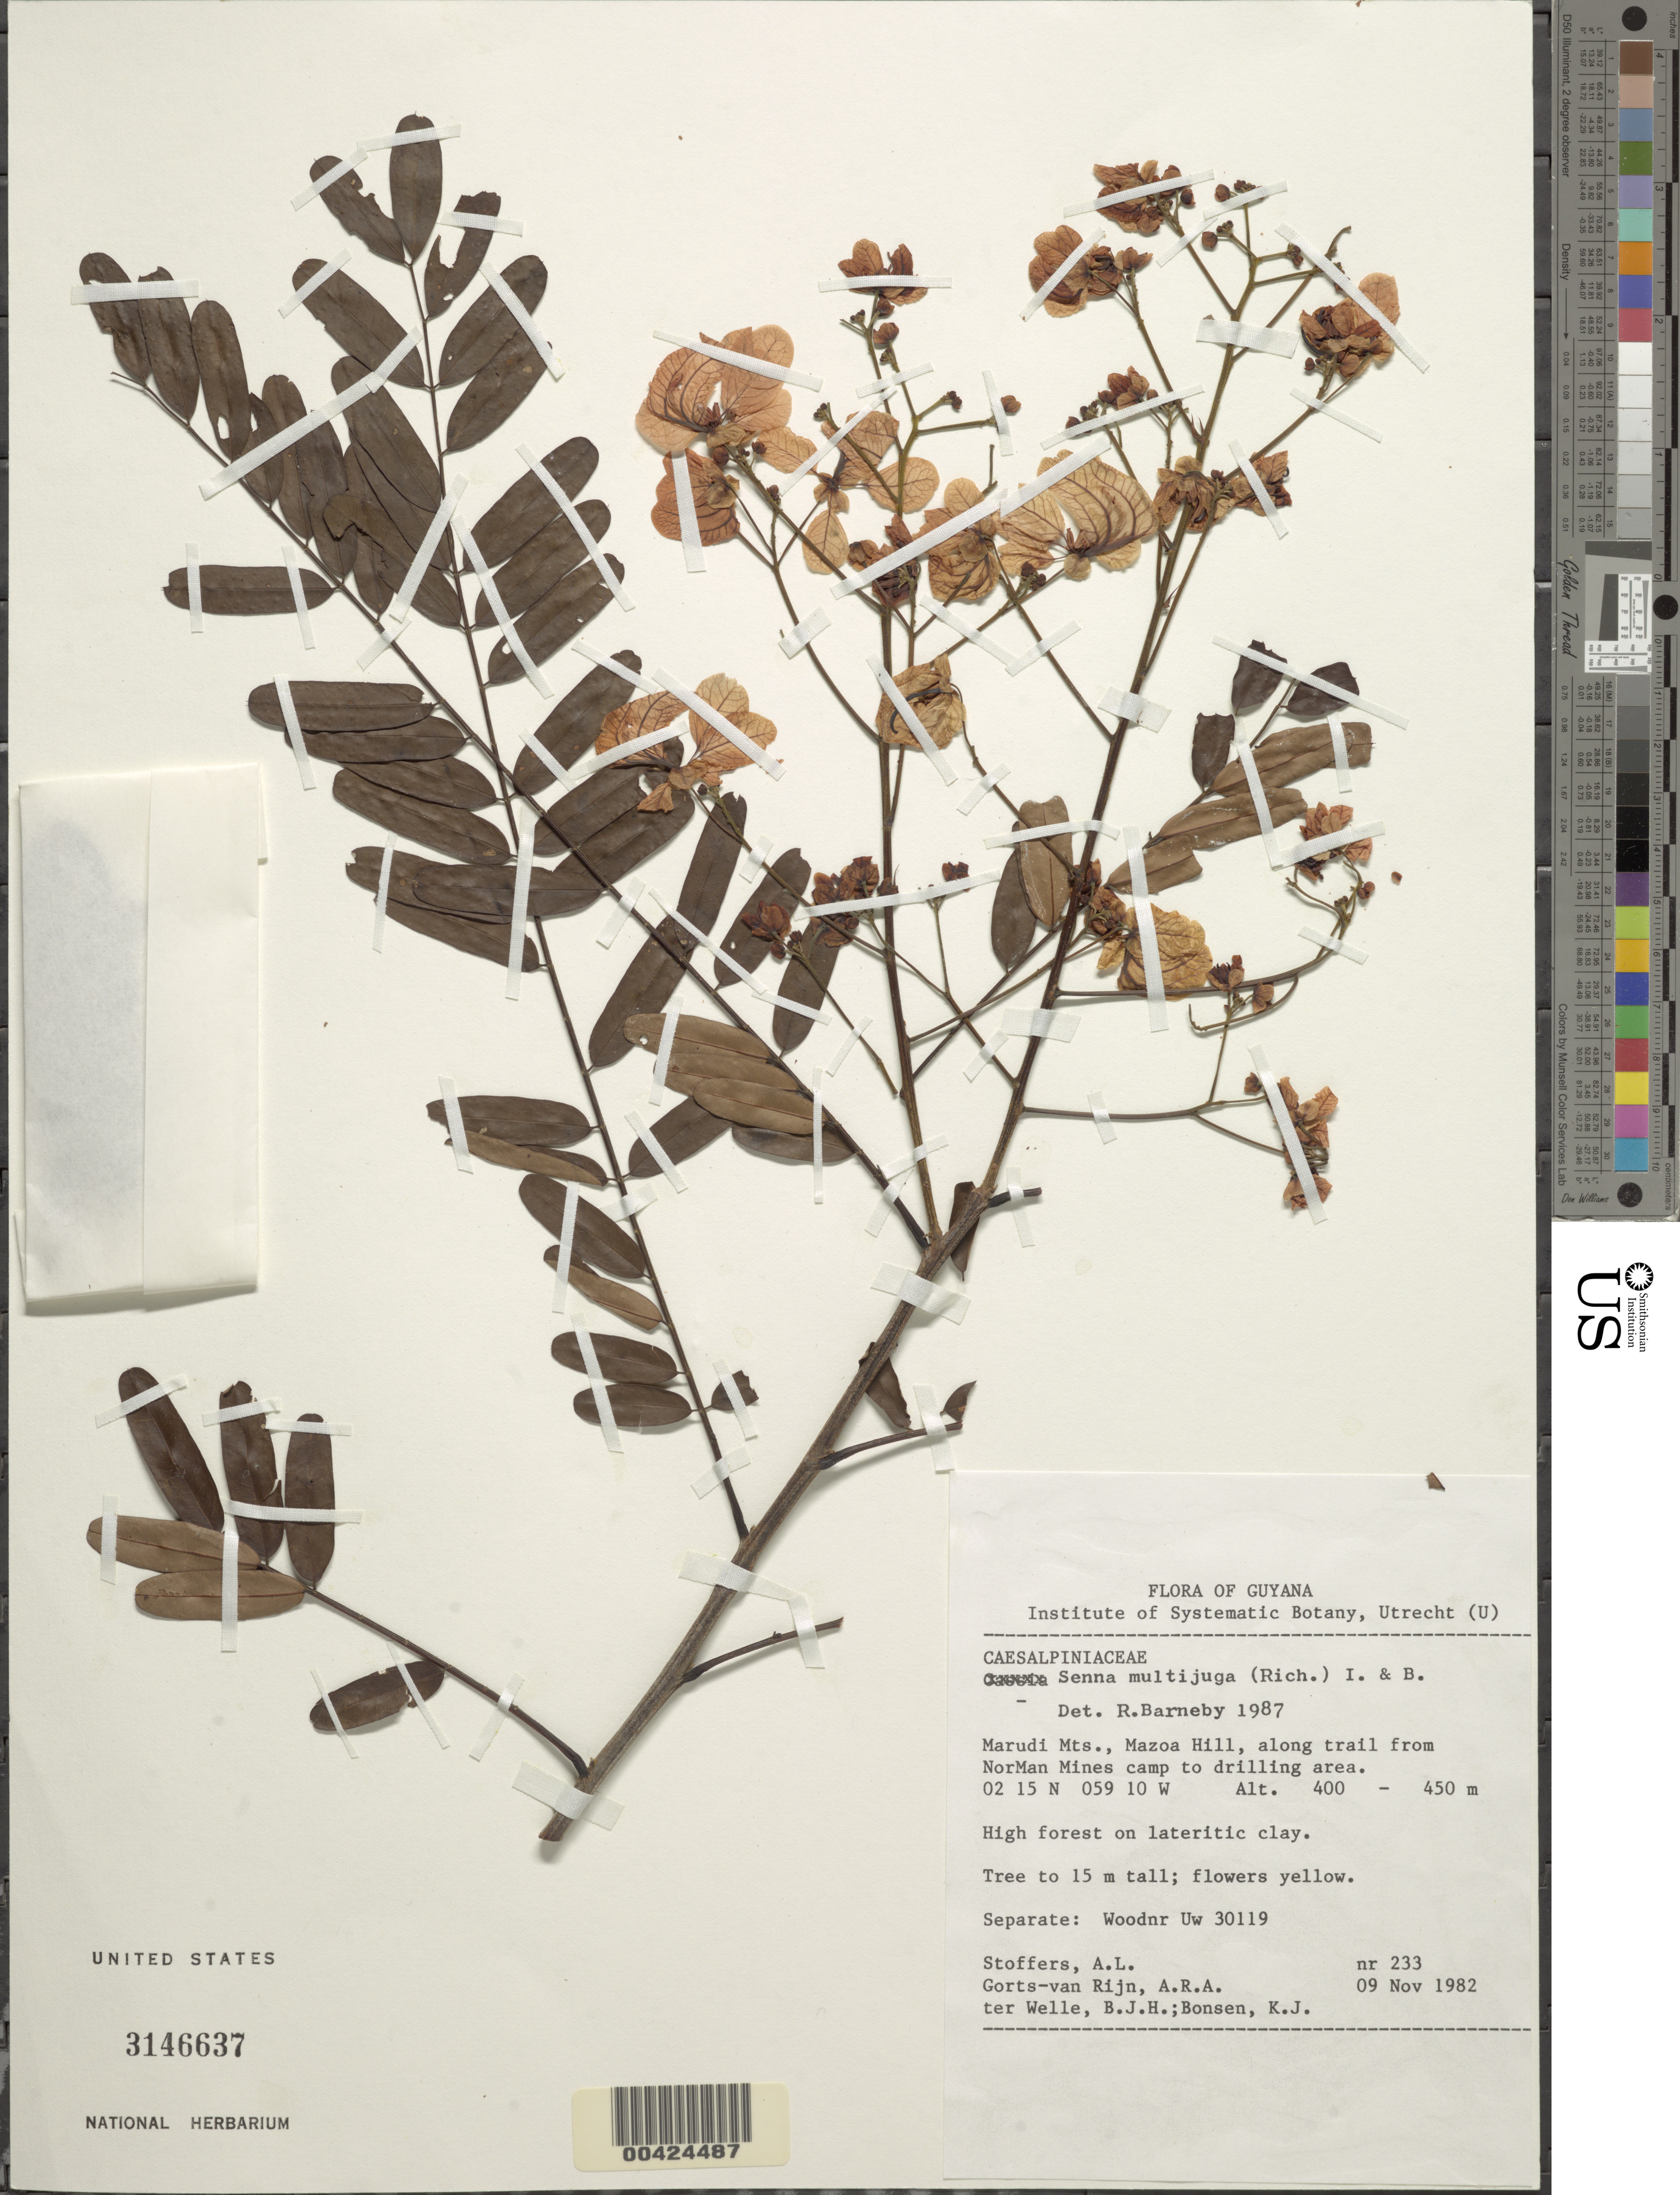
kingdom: Plantae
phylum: Tracheophyta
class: Magnoliopsida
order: Fabales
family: Fabaceae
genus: Senna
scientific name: Senna multijuga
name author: (Rich.) H.S. Irwin & Barneby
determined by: Barneby, Rupert C., (NY)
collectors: A. Stoffers, A. .R. A. Görts-van Rijn, B. Welle & K. Bonsen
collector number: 233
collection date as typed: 09 Nov 1982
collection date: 1982-11-09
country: Guyana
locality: Norman mines to drilling area, along trail from; mazoa hill; marudi mtns.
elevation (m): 400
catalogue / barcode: US 3146637